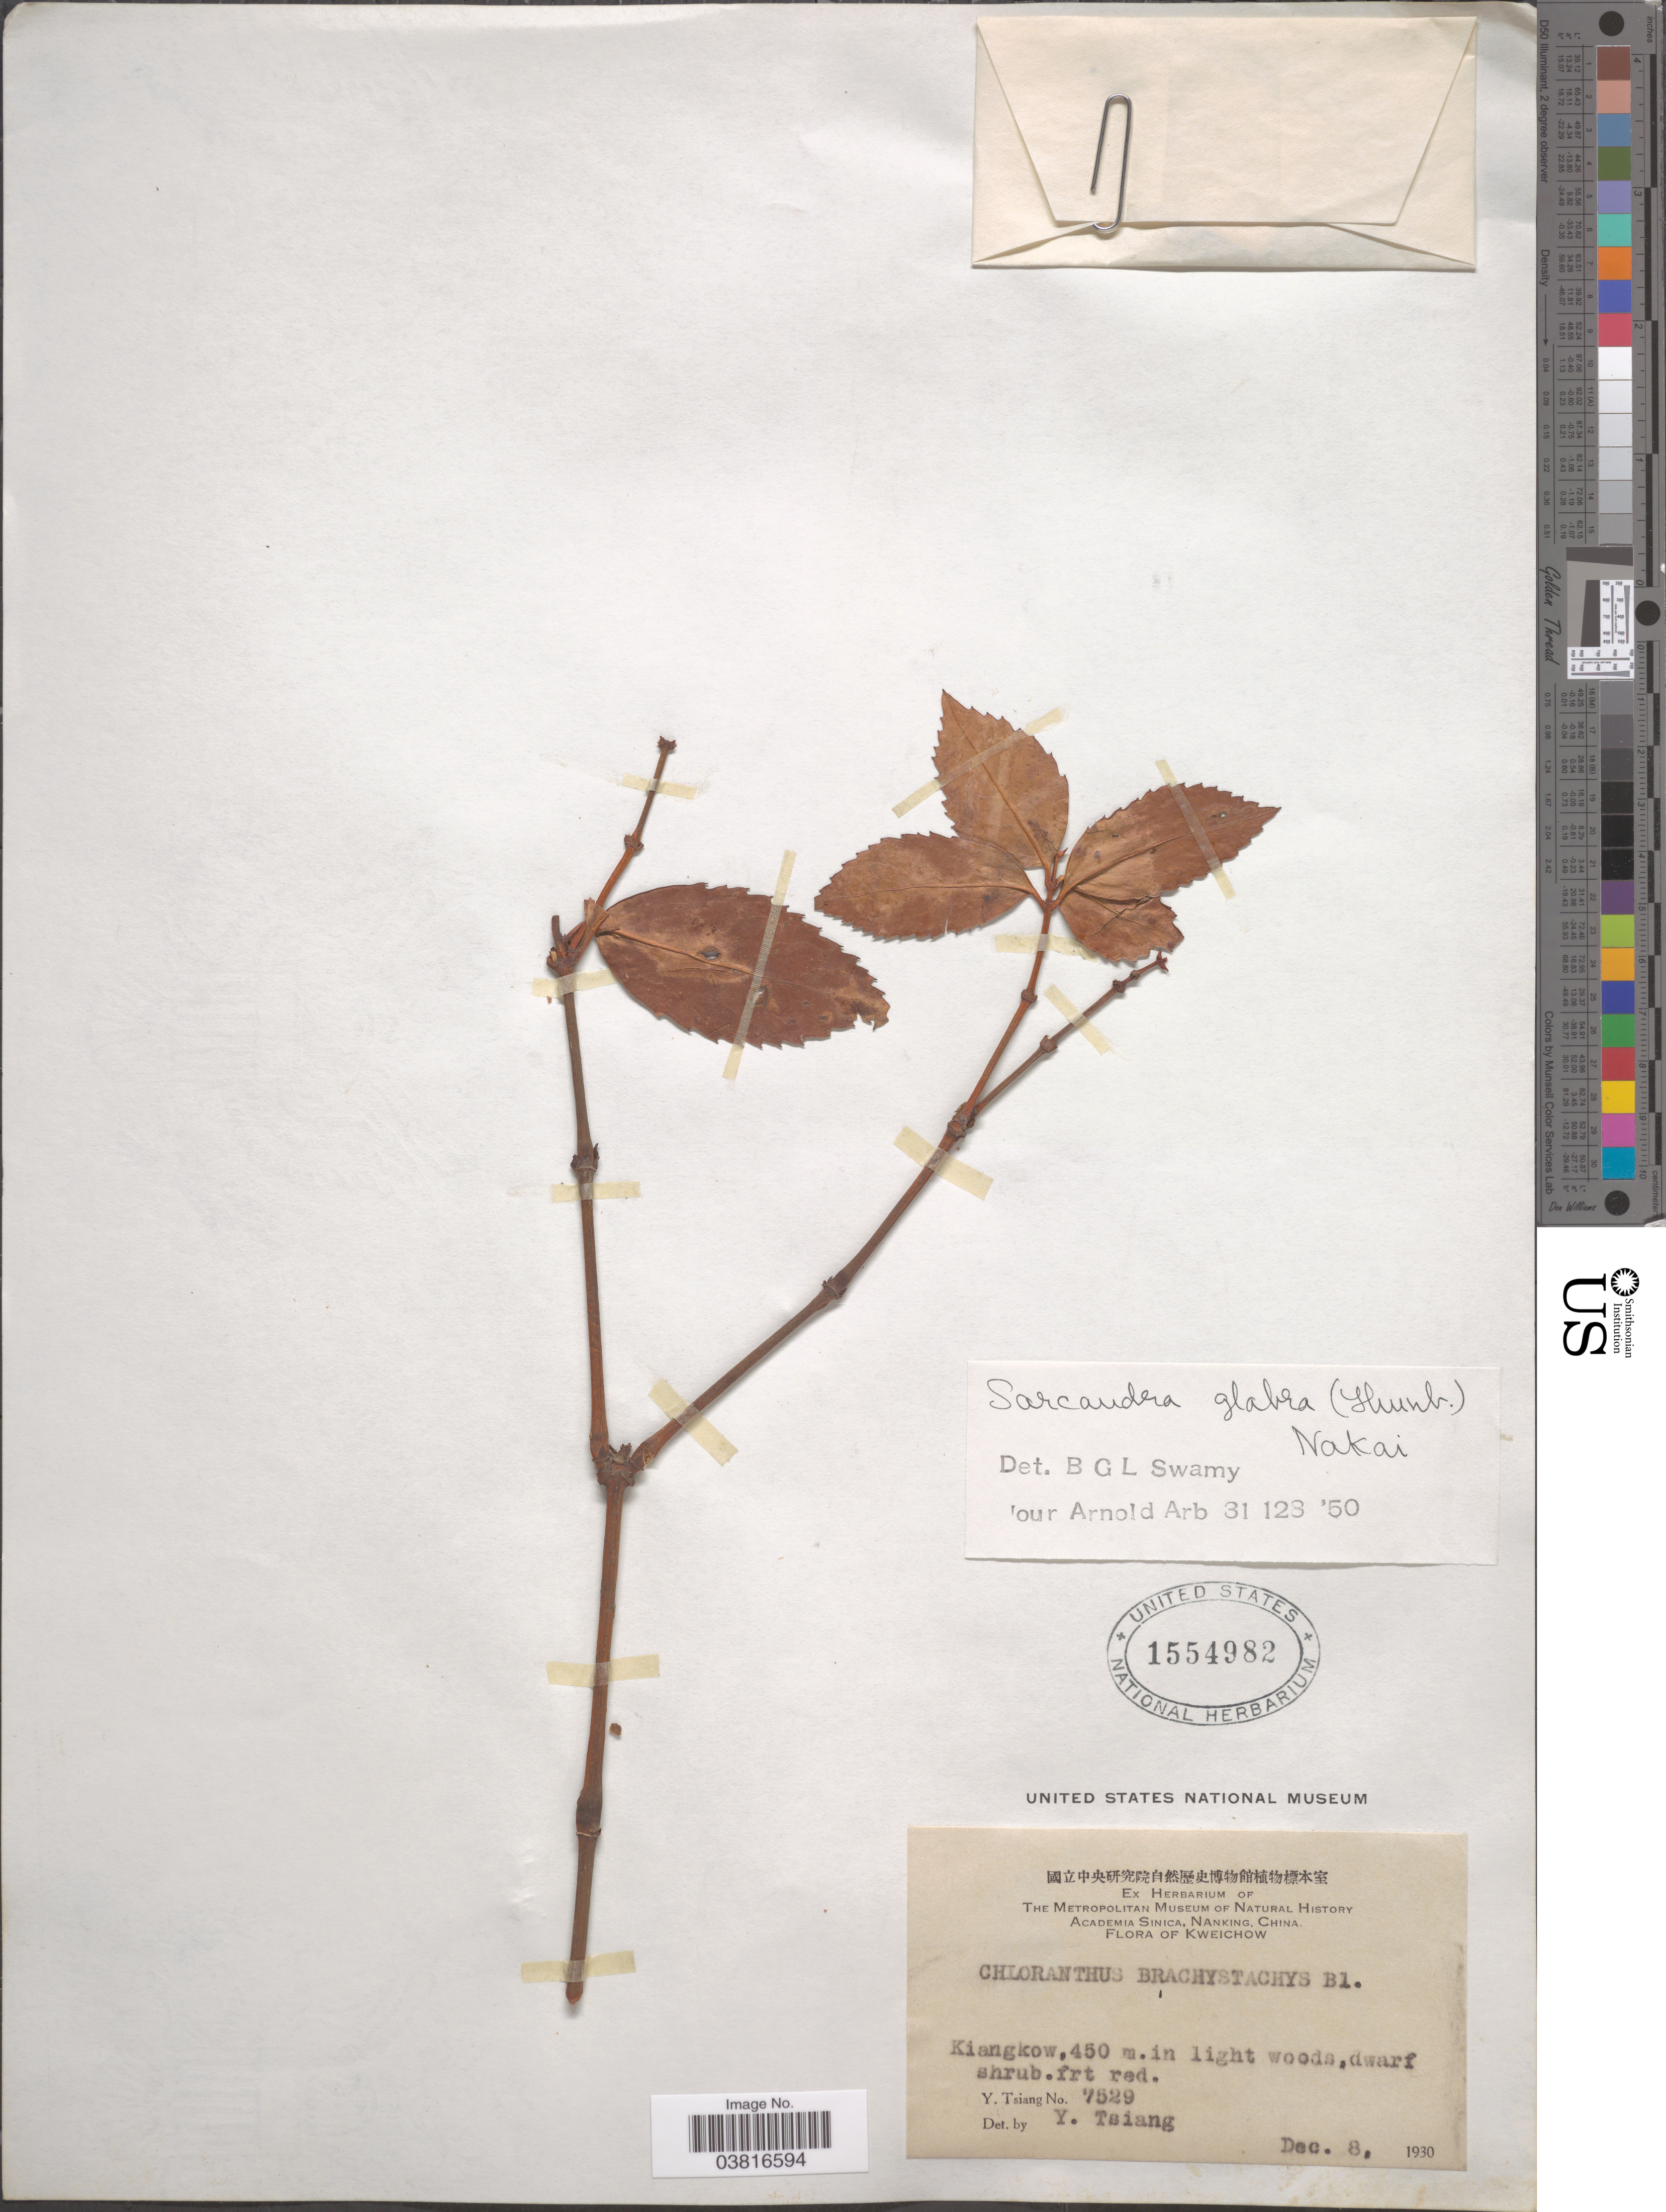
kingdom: Plantae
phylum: Tracheophyta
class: Magnoliopsida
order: Chloranthales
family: Chloranthaceae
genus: Sarcandra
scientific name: Sarcandra glabra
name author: (Thunb.) Nakai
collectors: Y. Tsiang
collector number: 7529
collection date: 1930-12-08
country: China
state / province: Guizhou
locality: Kweichow. Kiangkow.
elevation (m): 450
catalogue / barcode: US 1554982